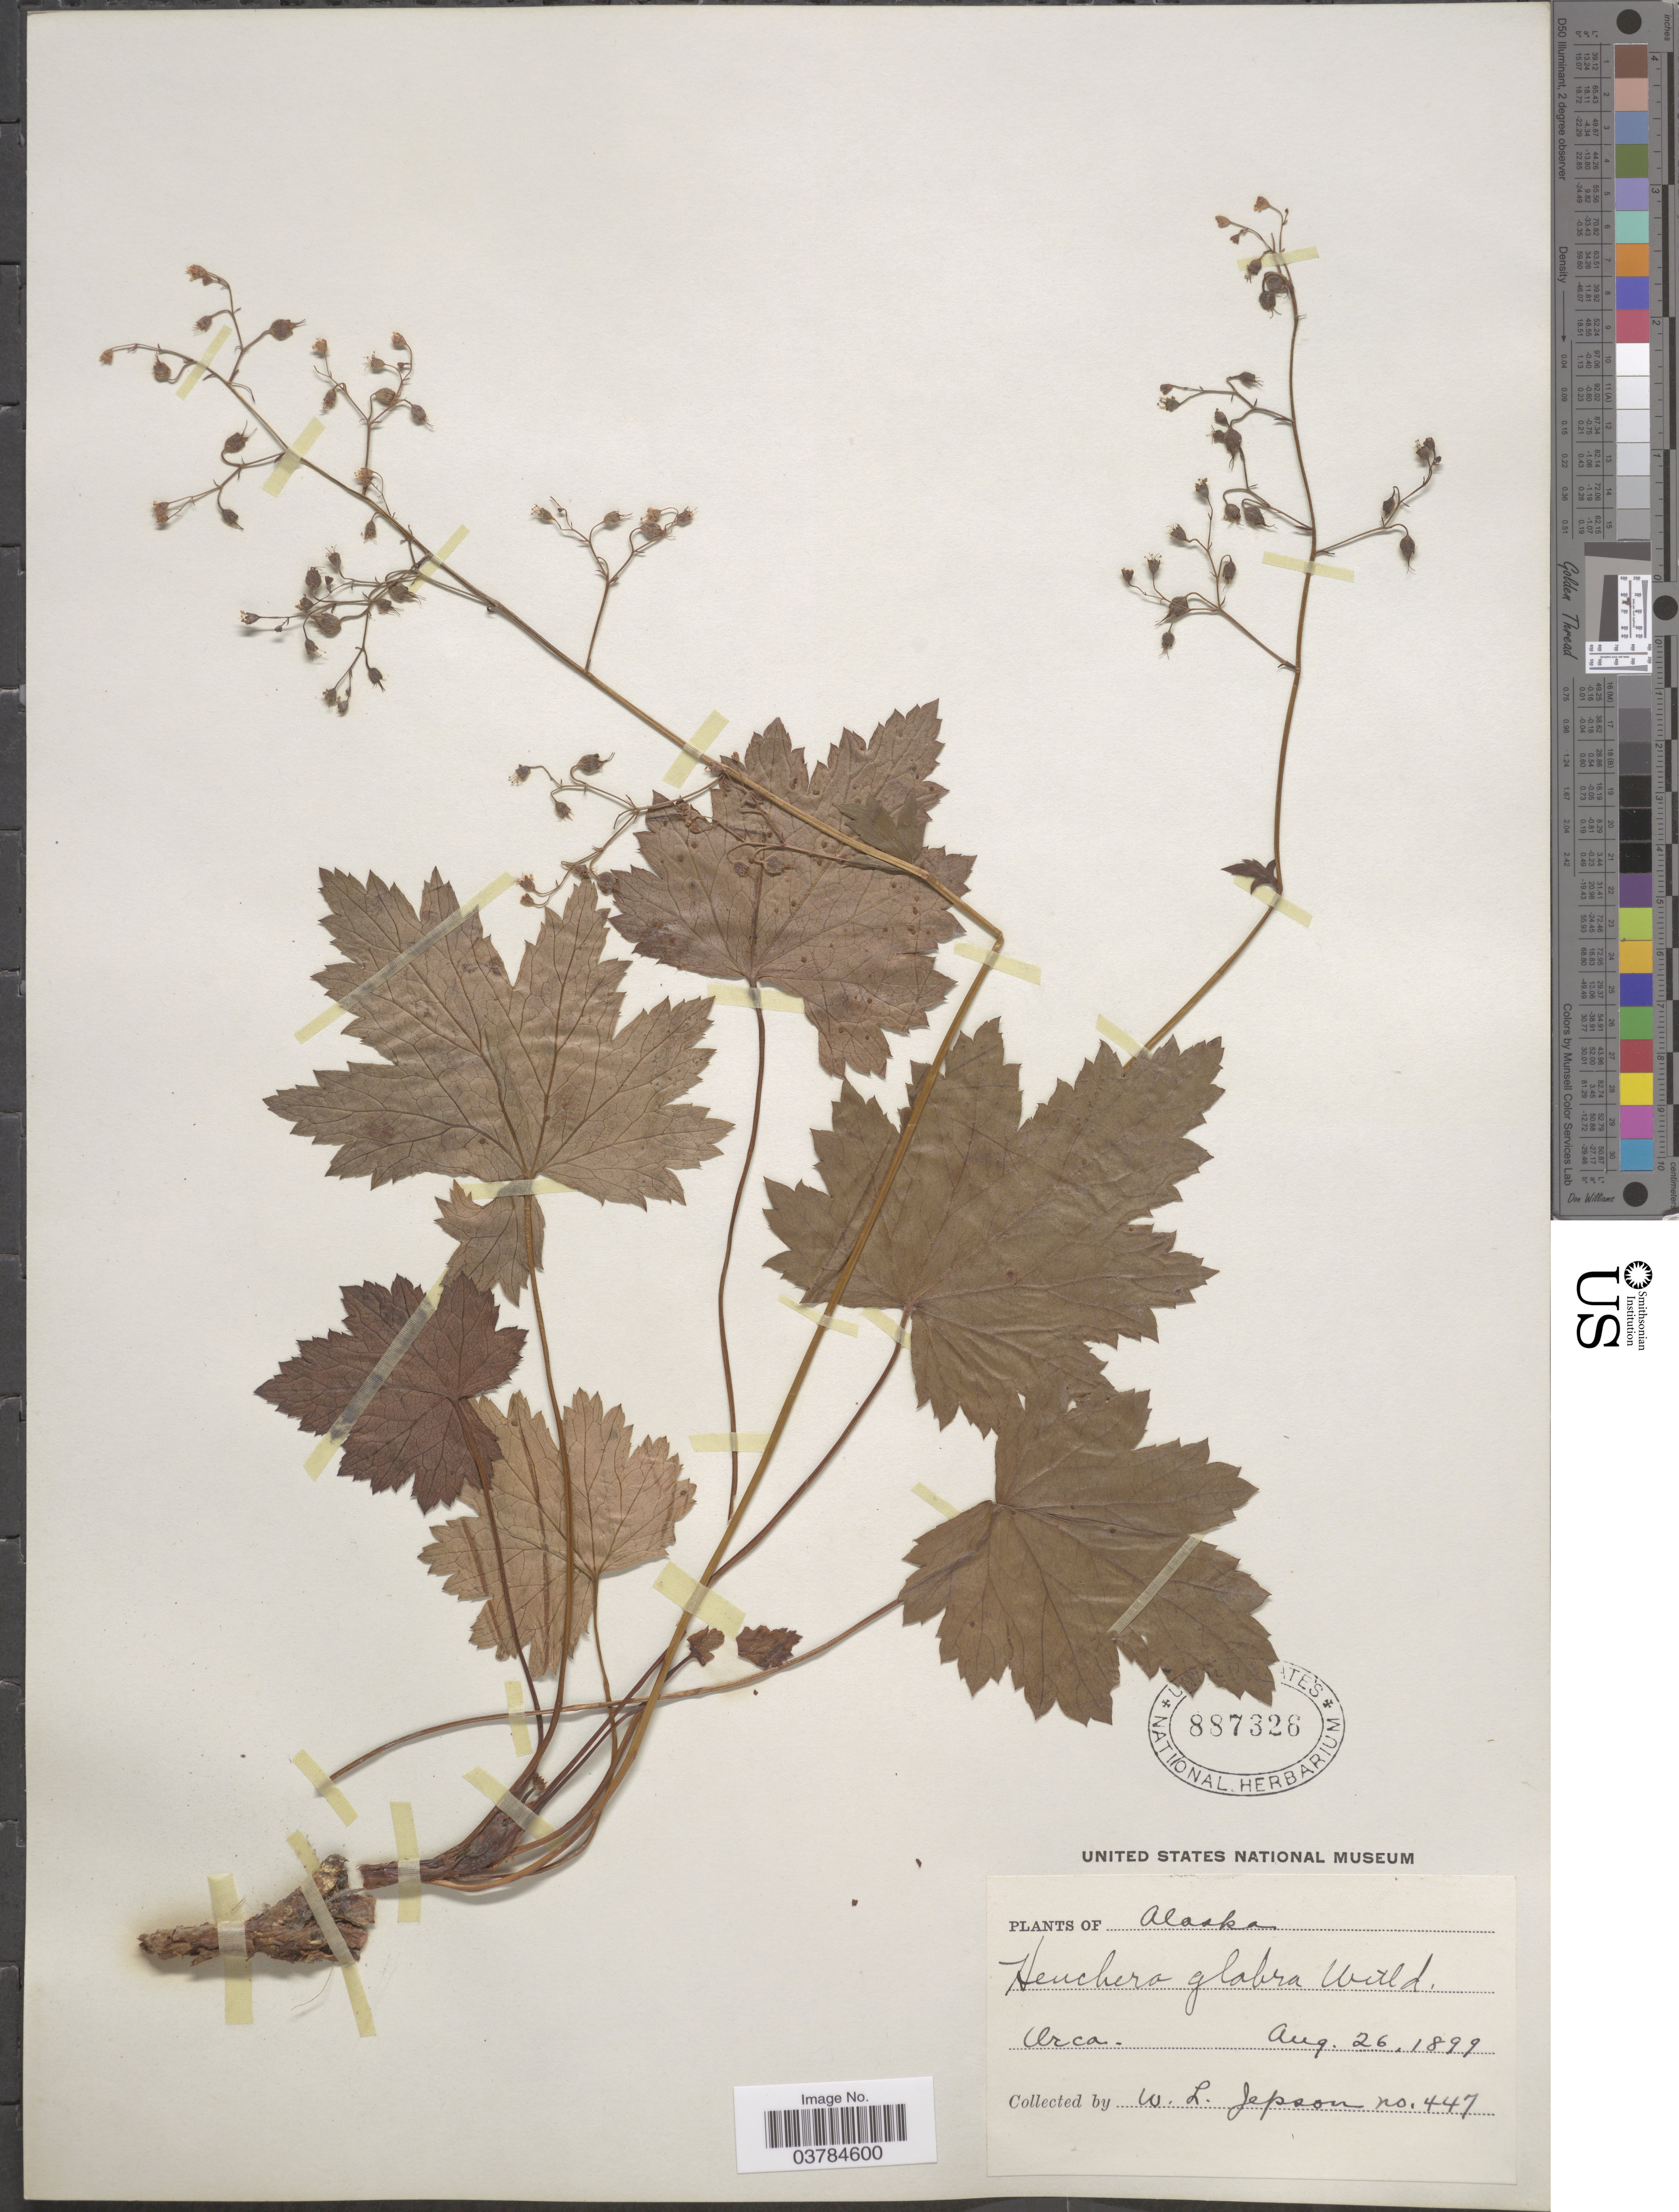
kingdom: Plantae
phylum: Tracheophyta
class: Magnoliopsida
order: Saxifragales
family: Saxifragaceae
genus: Heuchera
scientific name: Heuchera glabra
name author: Willd. ex Roem. & Schult.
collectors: W. L. Jepson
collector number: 447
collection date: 1899-08-26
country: United States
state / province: Alaska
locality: Orca.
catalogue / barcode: US 887326